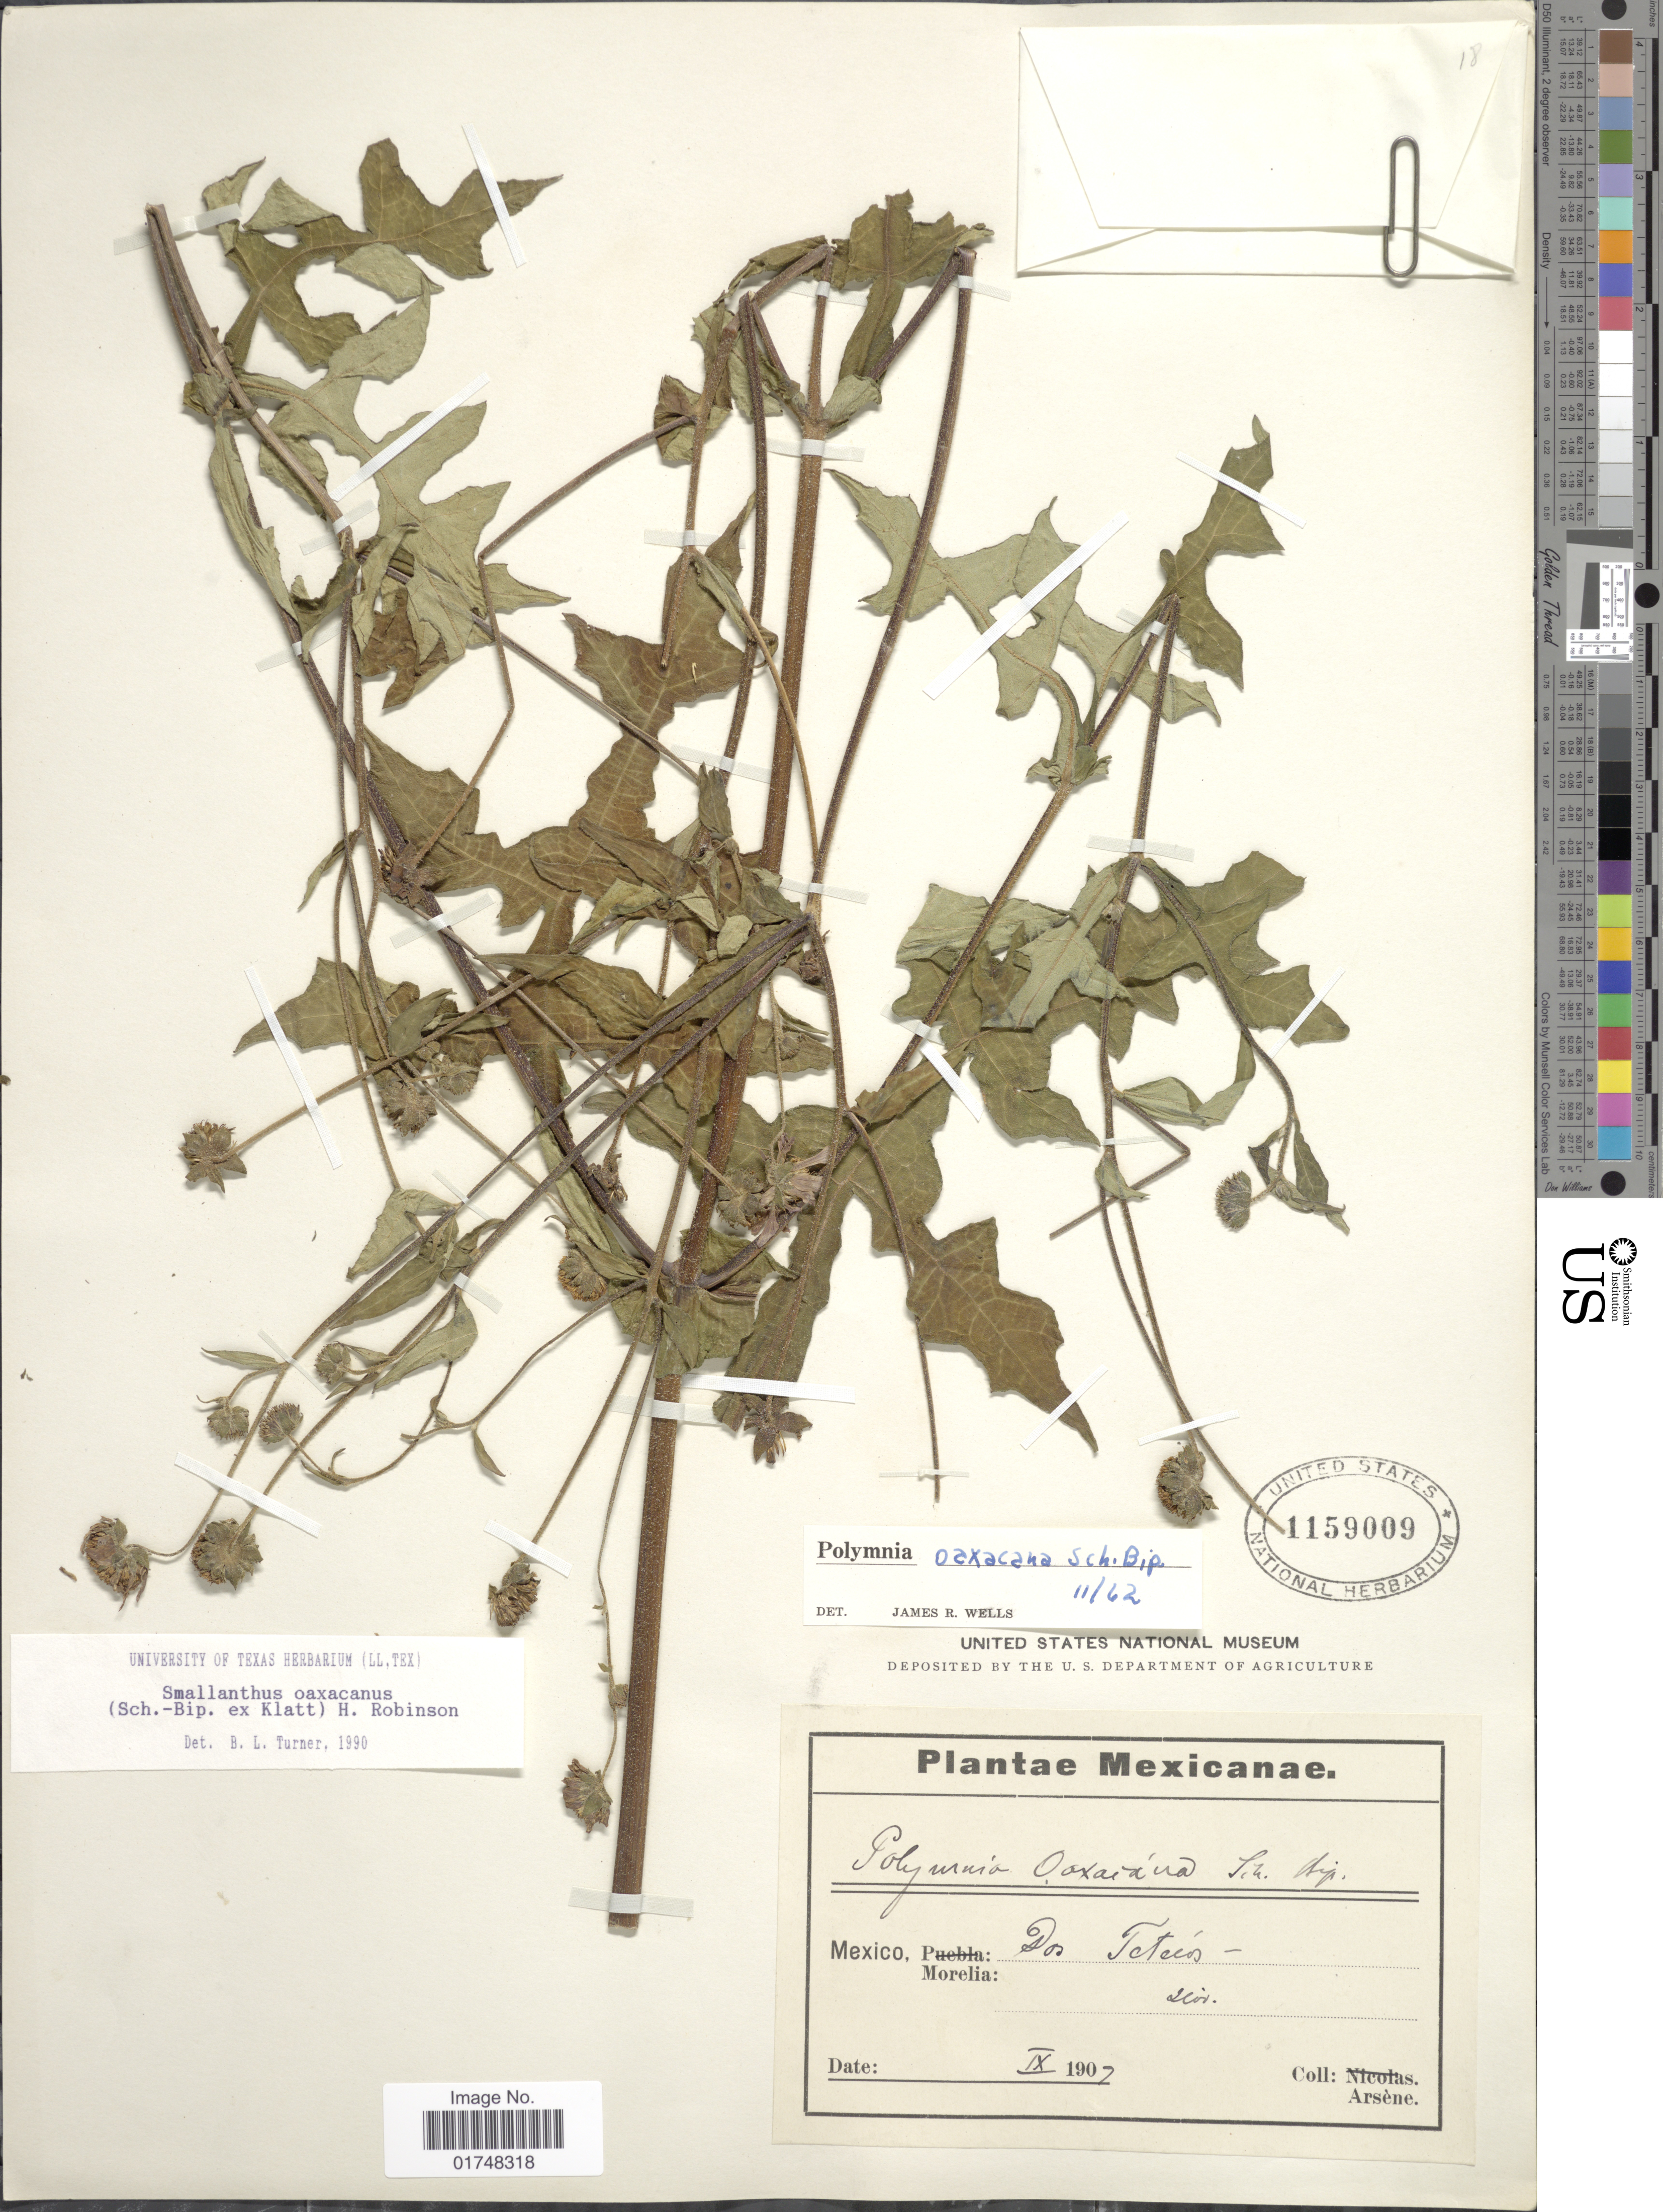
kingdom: Plantae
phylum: Tracheophyta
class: Magnoliopsida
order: Asterales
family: Asteraceae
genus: Smallanthus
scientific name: Smallanthus oaxacanus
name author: (Sch. Bip. ex Klatt) H. Rob.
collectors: Bro. G. Arsène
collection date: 1907-09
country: Mexico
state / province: Michoacán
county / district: Morelia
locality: Dos Tetecos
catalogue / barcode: US 1159009